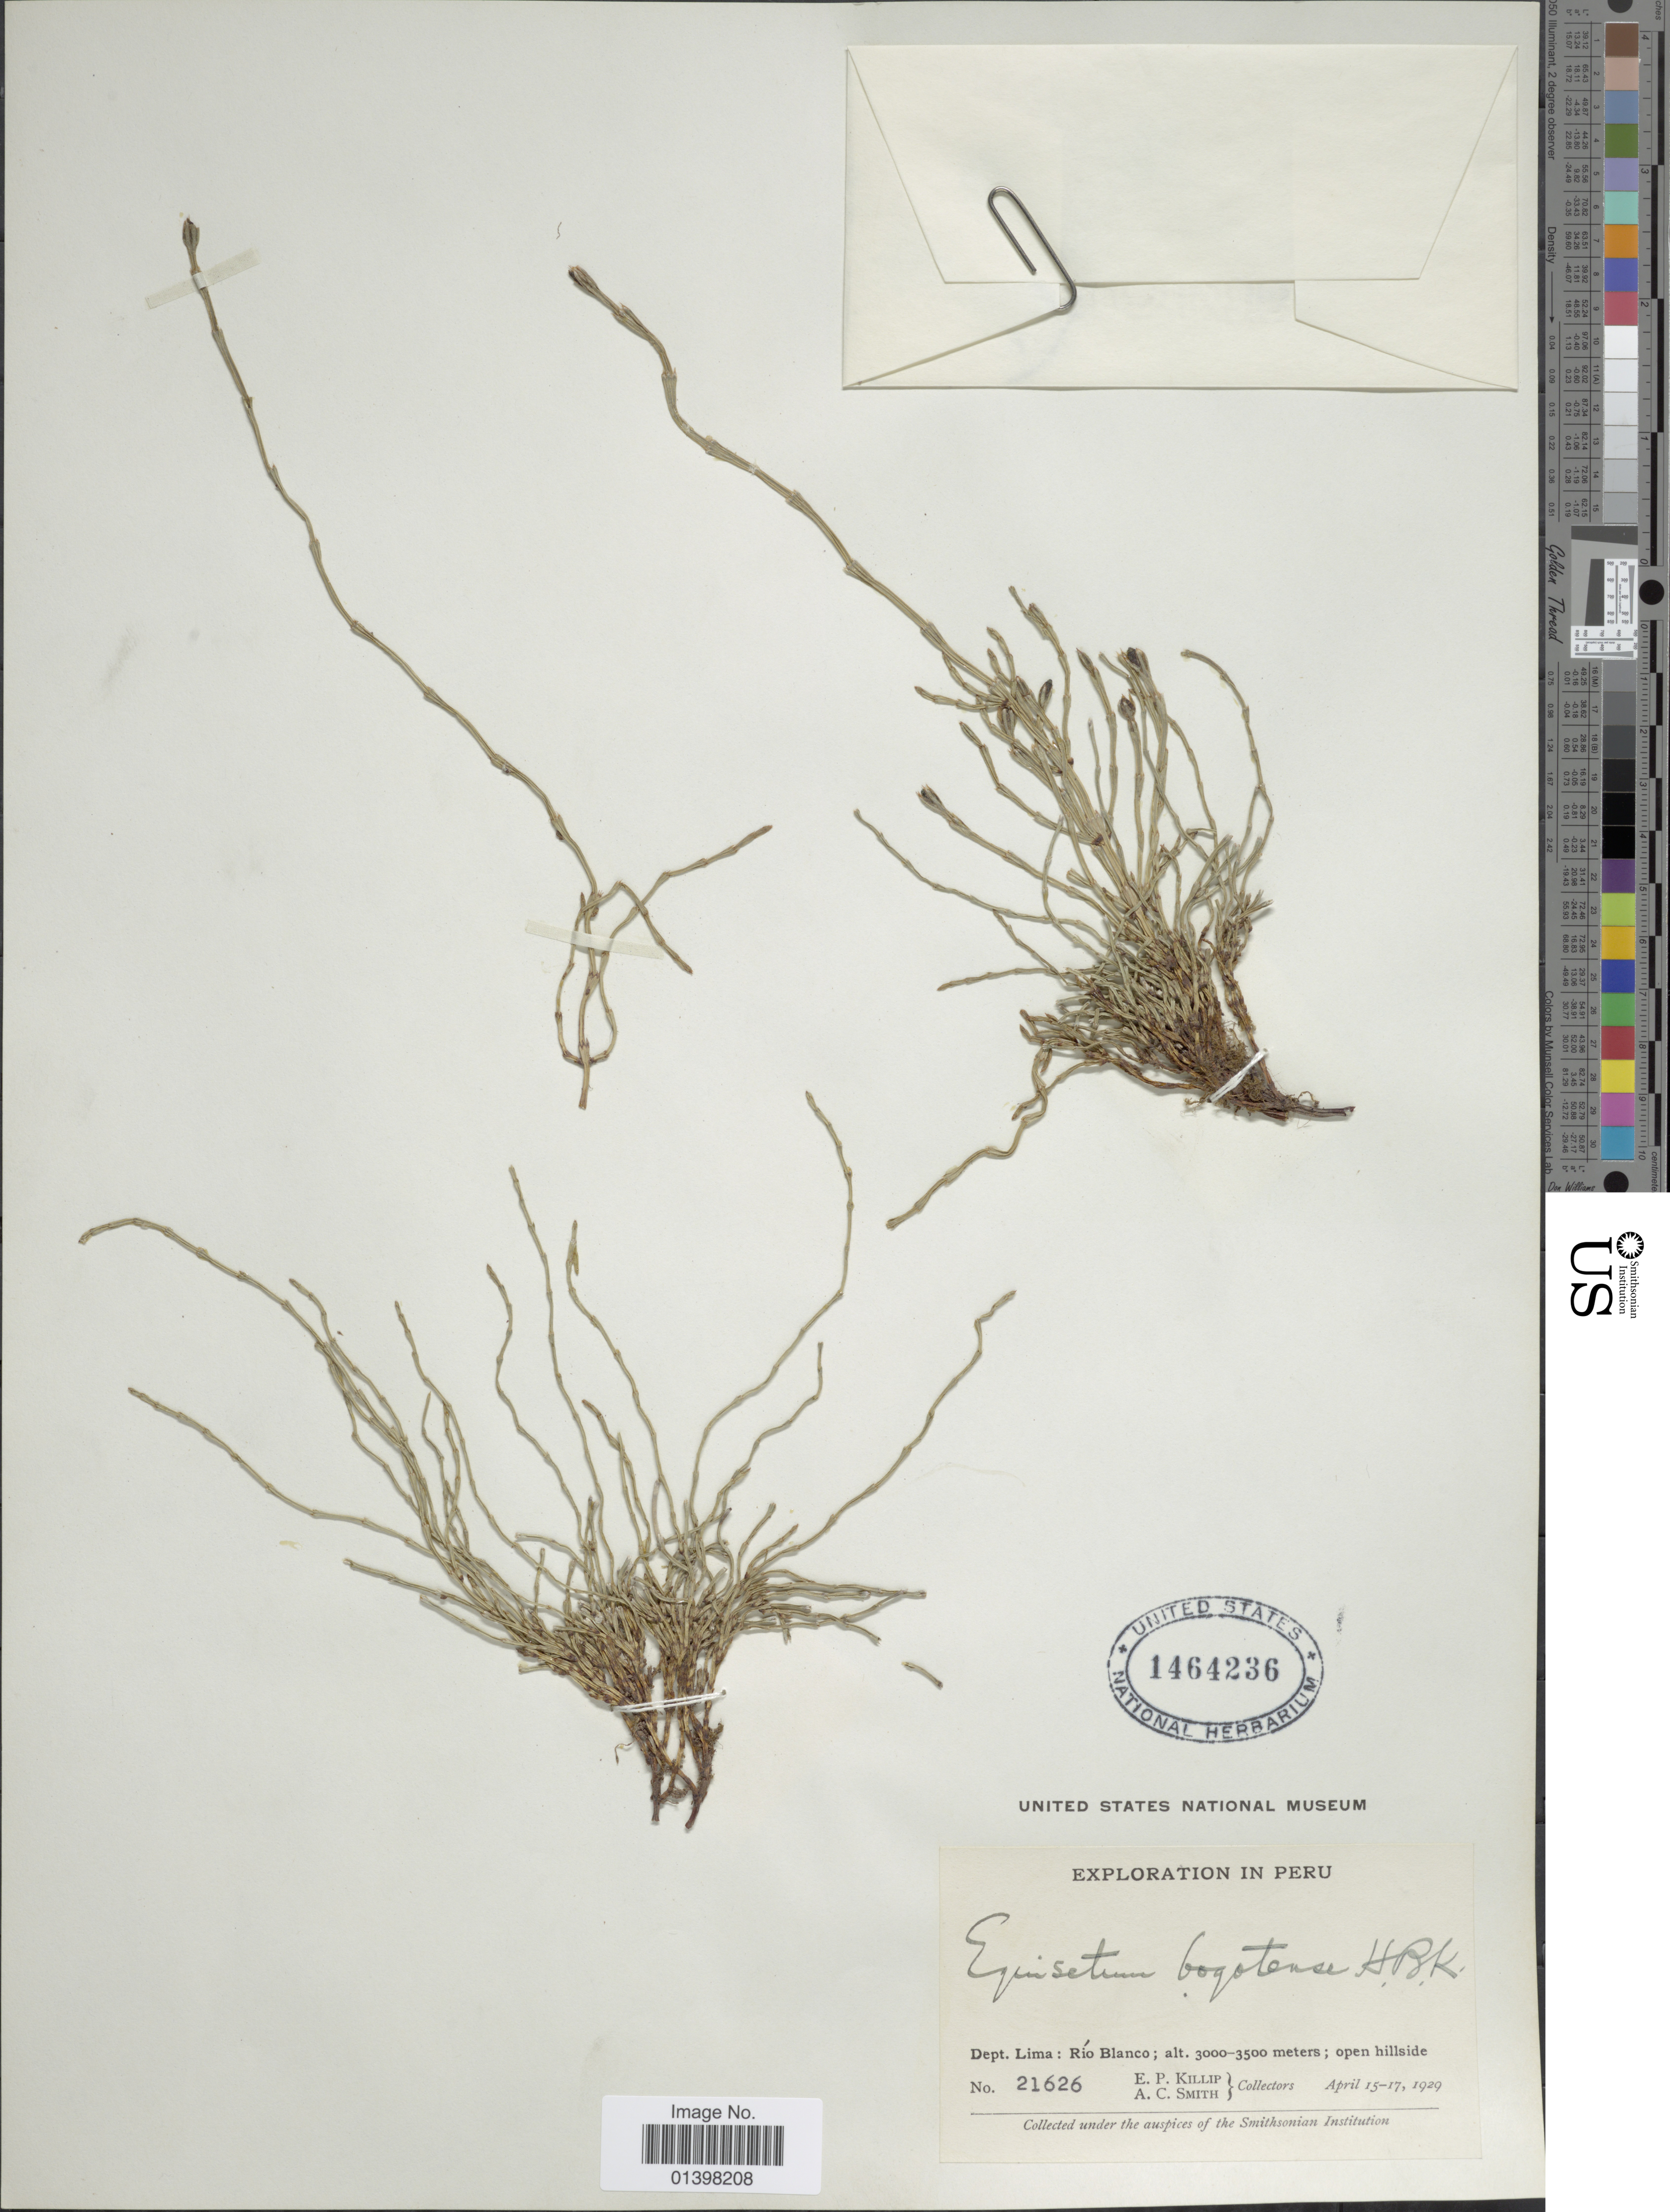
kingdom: Plantae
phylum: Tracheophyta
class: Polypodiopsida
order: Equisetales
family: Equisetaceae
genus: Equisetum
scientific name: Equisetum bogotense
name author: Kunth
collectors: E. P. Killip & A. C. Smith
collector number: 21626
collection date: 1929-04-15/1929-04-17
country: Peru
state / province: Lima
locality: Río Blanco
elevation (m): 3000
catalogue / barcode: US 1464236